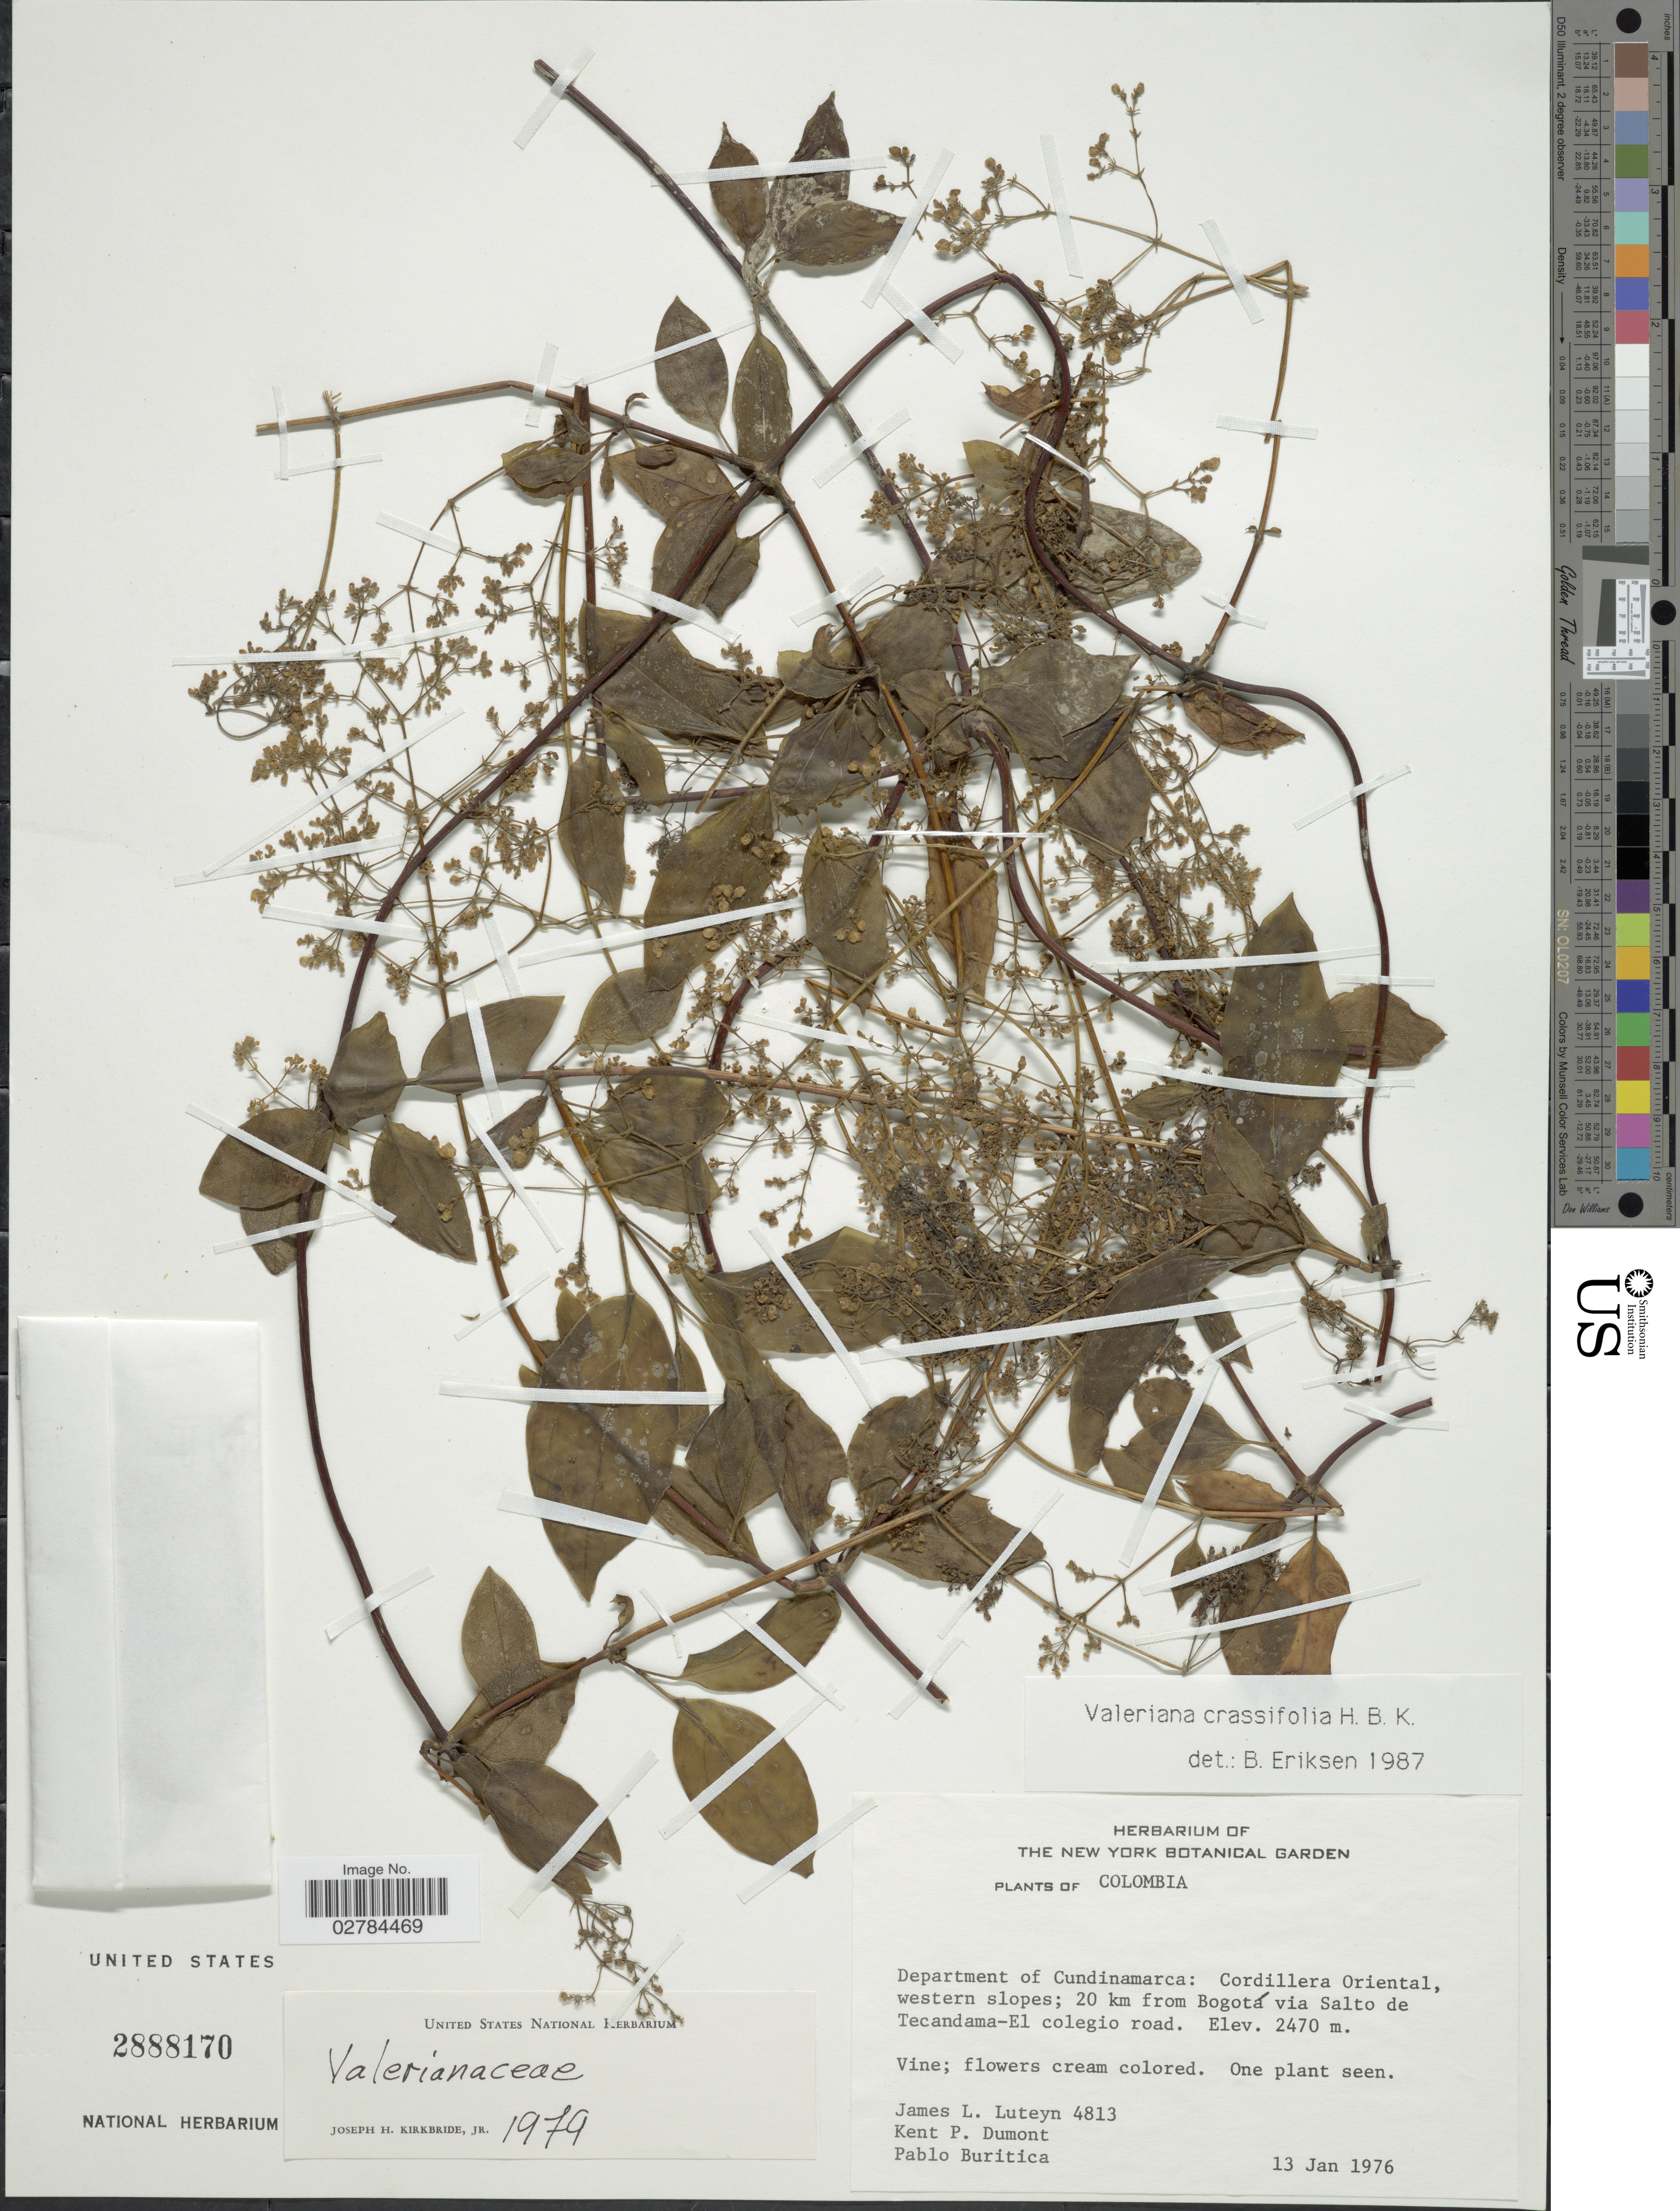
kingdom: Plantae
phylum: Tracheophyta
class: Magnoliopsida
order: Dipsacales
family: Caprifoliaceae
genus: Valeriana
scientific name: Valeriana crassifolia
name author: Kunth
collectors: J. L. Luteyn, K. P. Dumont & P. Buritica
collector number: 4813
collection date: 1976-01-13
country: Colombia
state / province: Cundinamarca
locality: Department of Cundinamarca: Cordillera Oriental, western slopes; 20 km from Bogotá via Salto de Tecandama-El colegio road.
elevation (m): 2470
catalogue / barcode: US 2888170